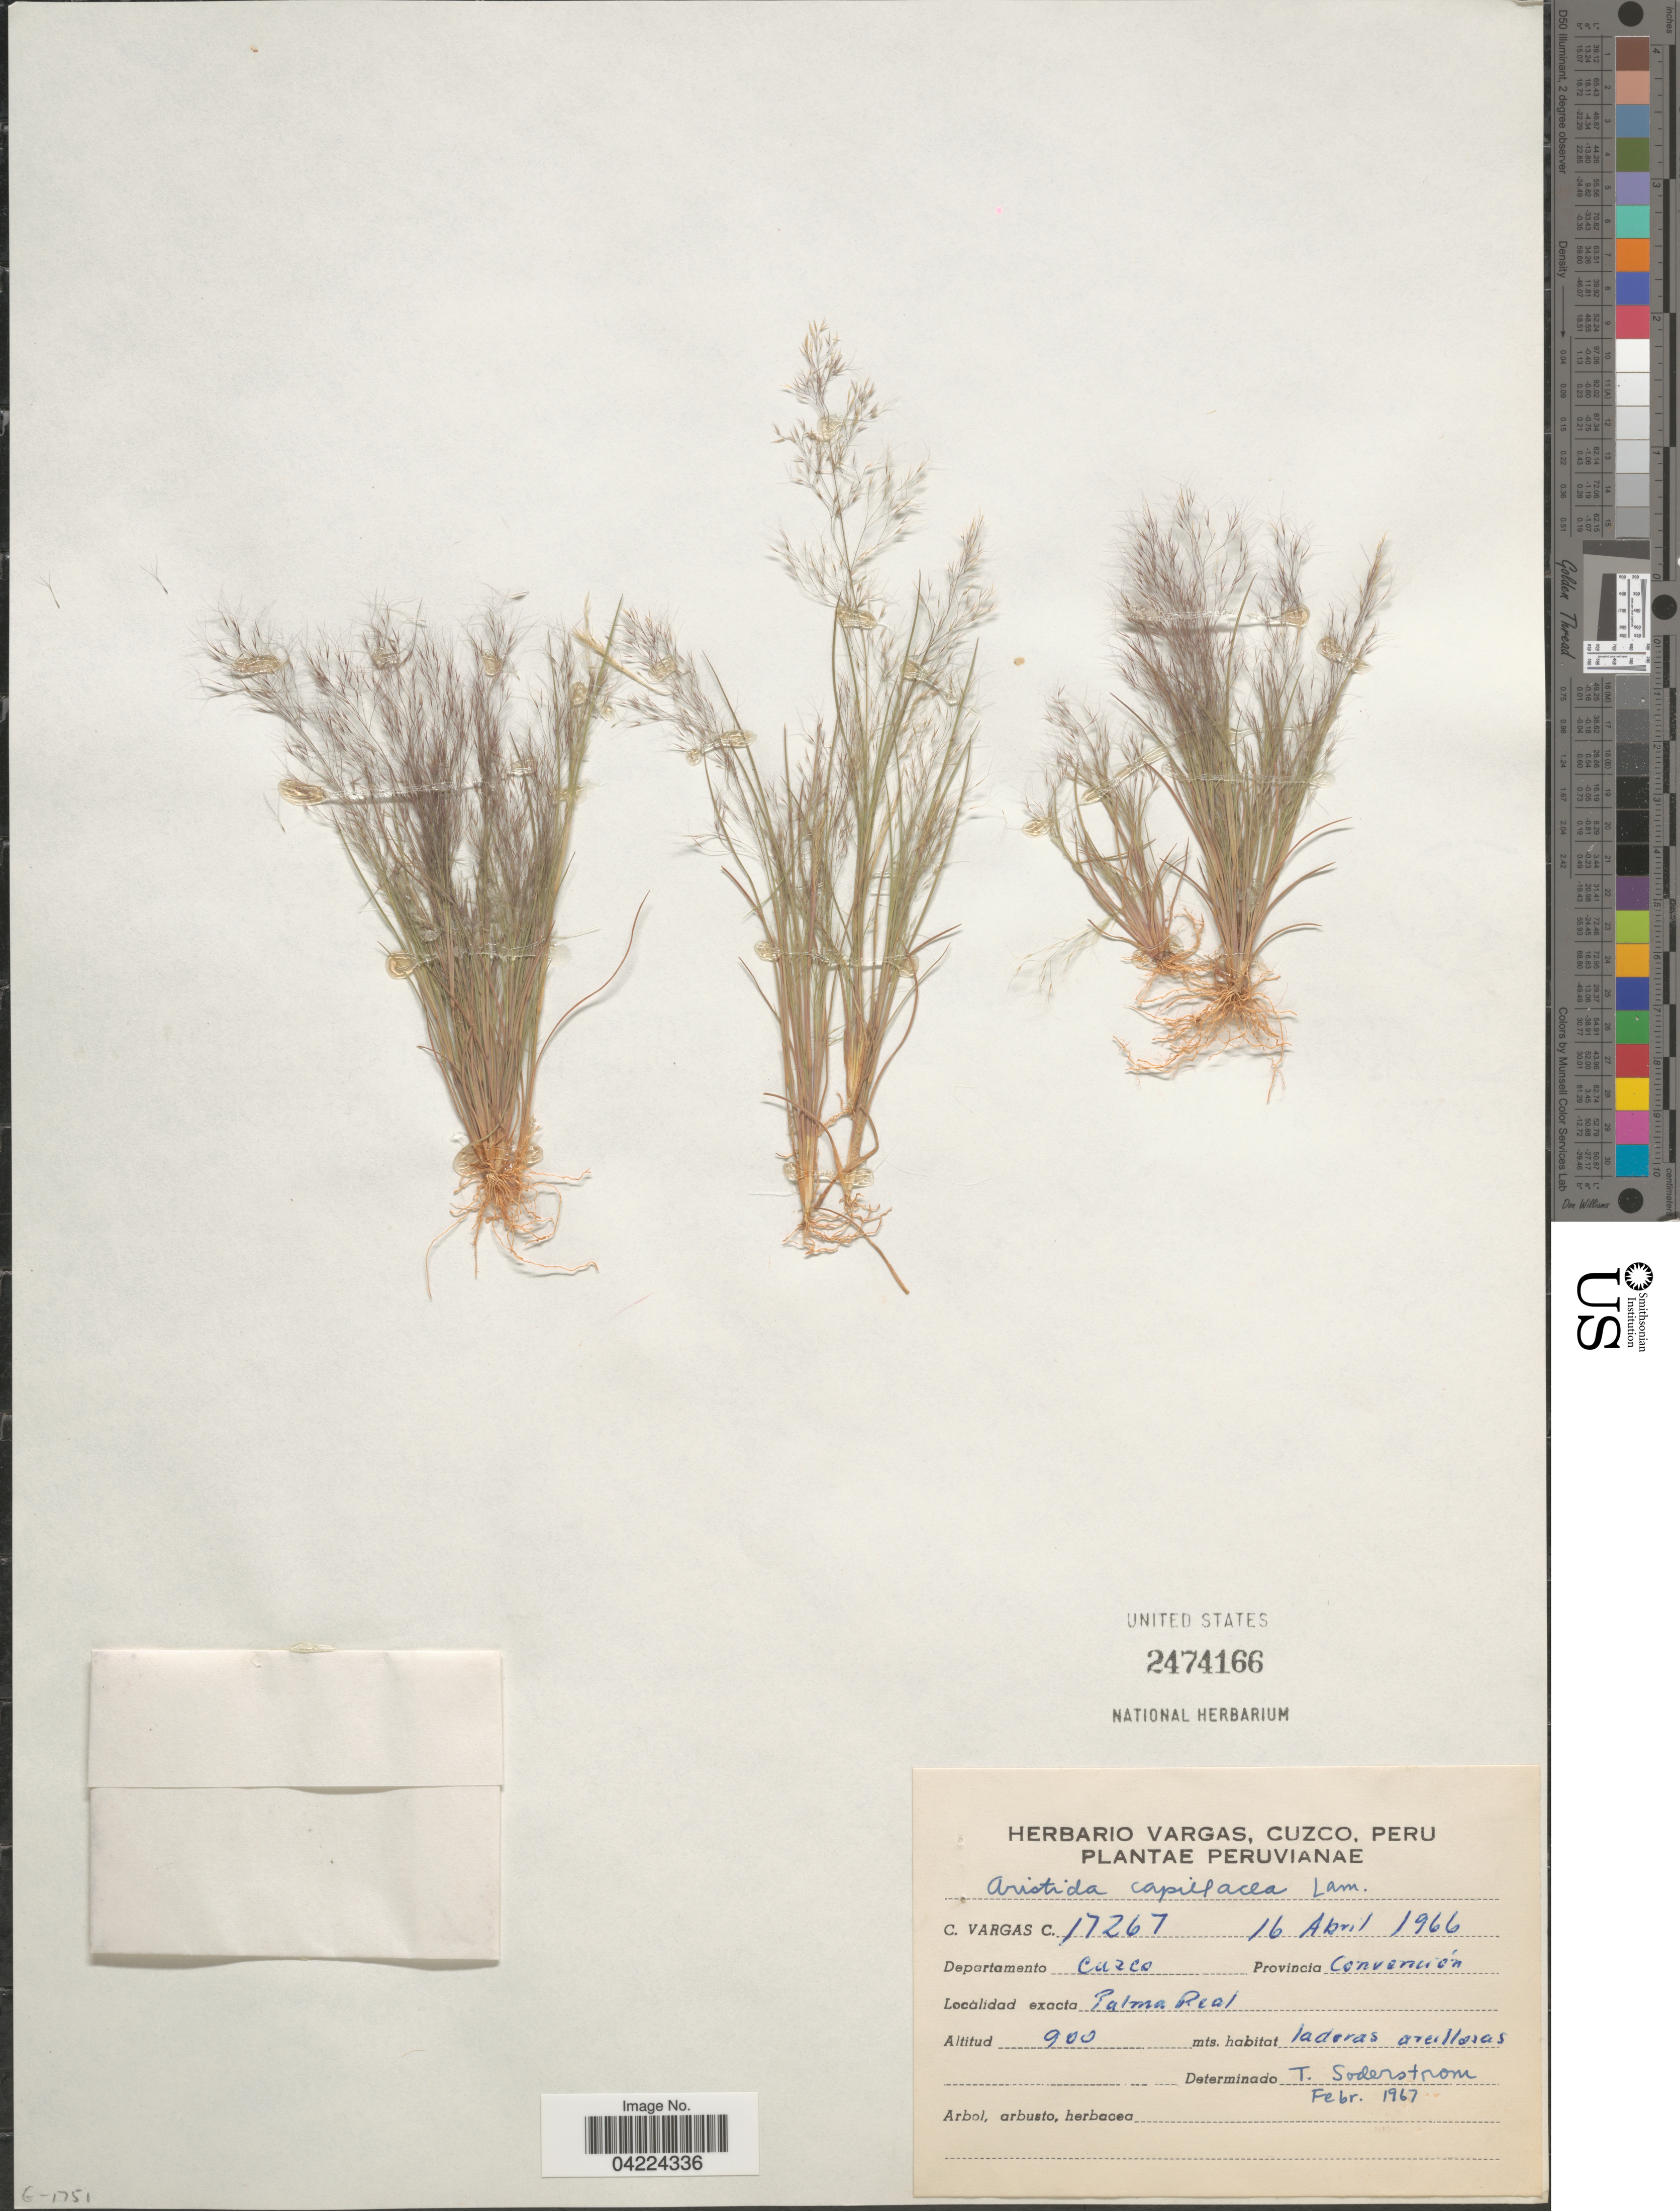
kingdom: Plantae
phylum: Tracheophyta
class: Liliopsida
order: Poales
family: Poaceae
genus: Aristida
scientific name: Aristida capillacea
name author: Lam.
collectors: C. Vargas Calderón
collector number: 17267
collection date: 1966-04-16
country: Peru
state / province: Cusco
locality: Departamento Cuzco. Provincia Convención. Palma Real.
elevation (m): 900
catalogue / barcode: US 2474166